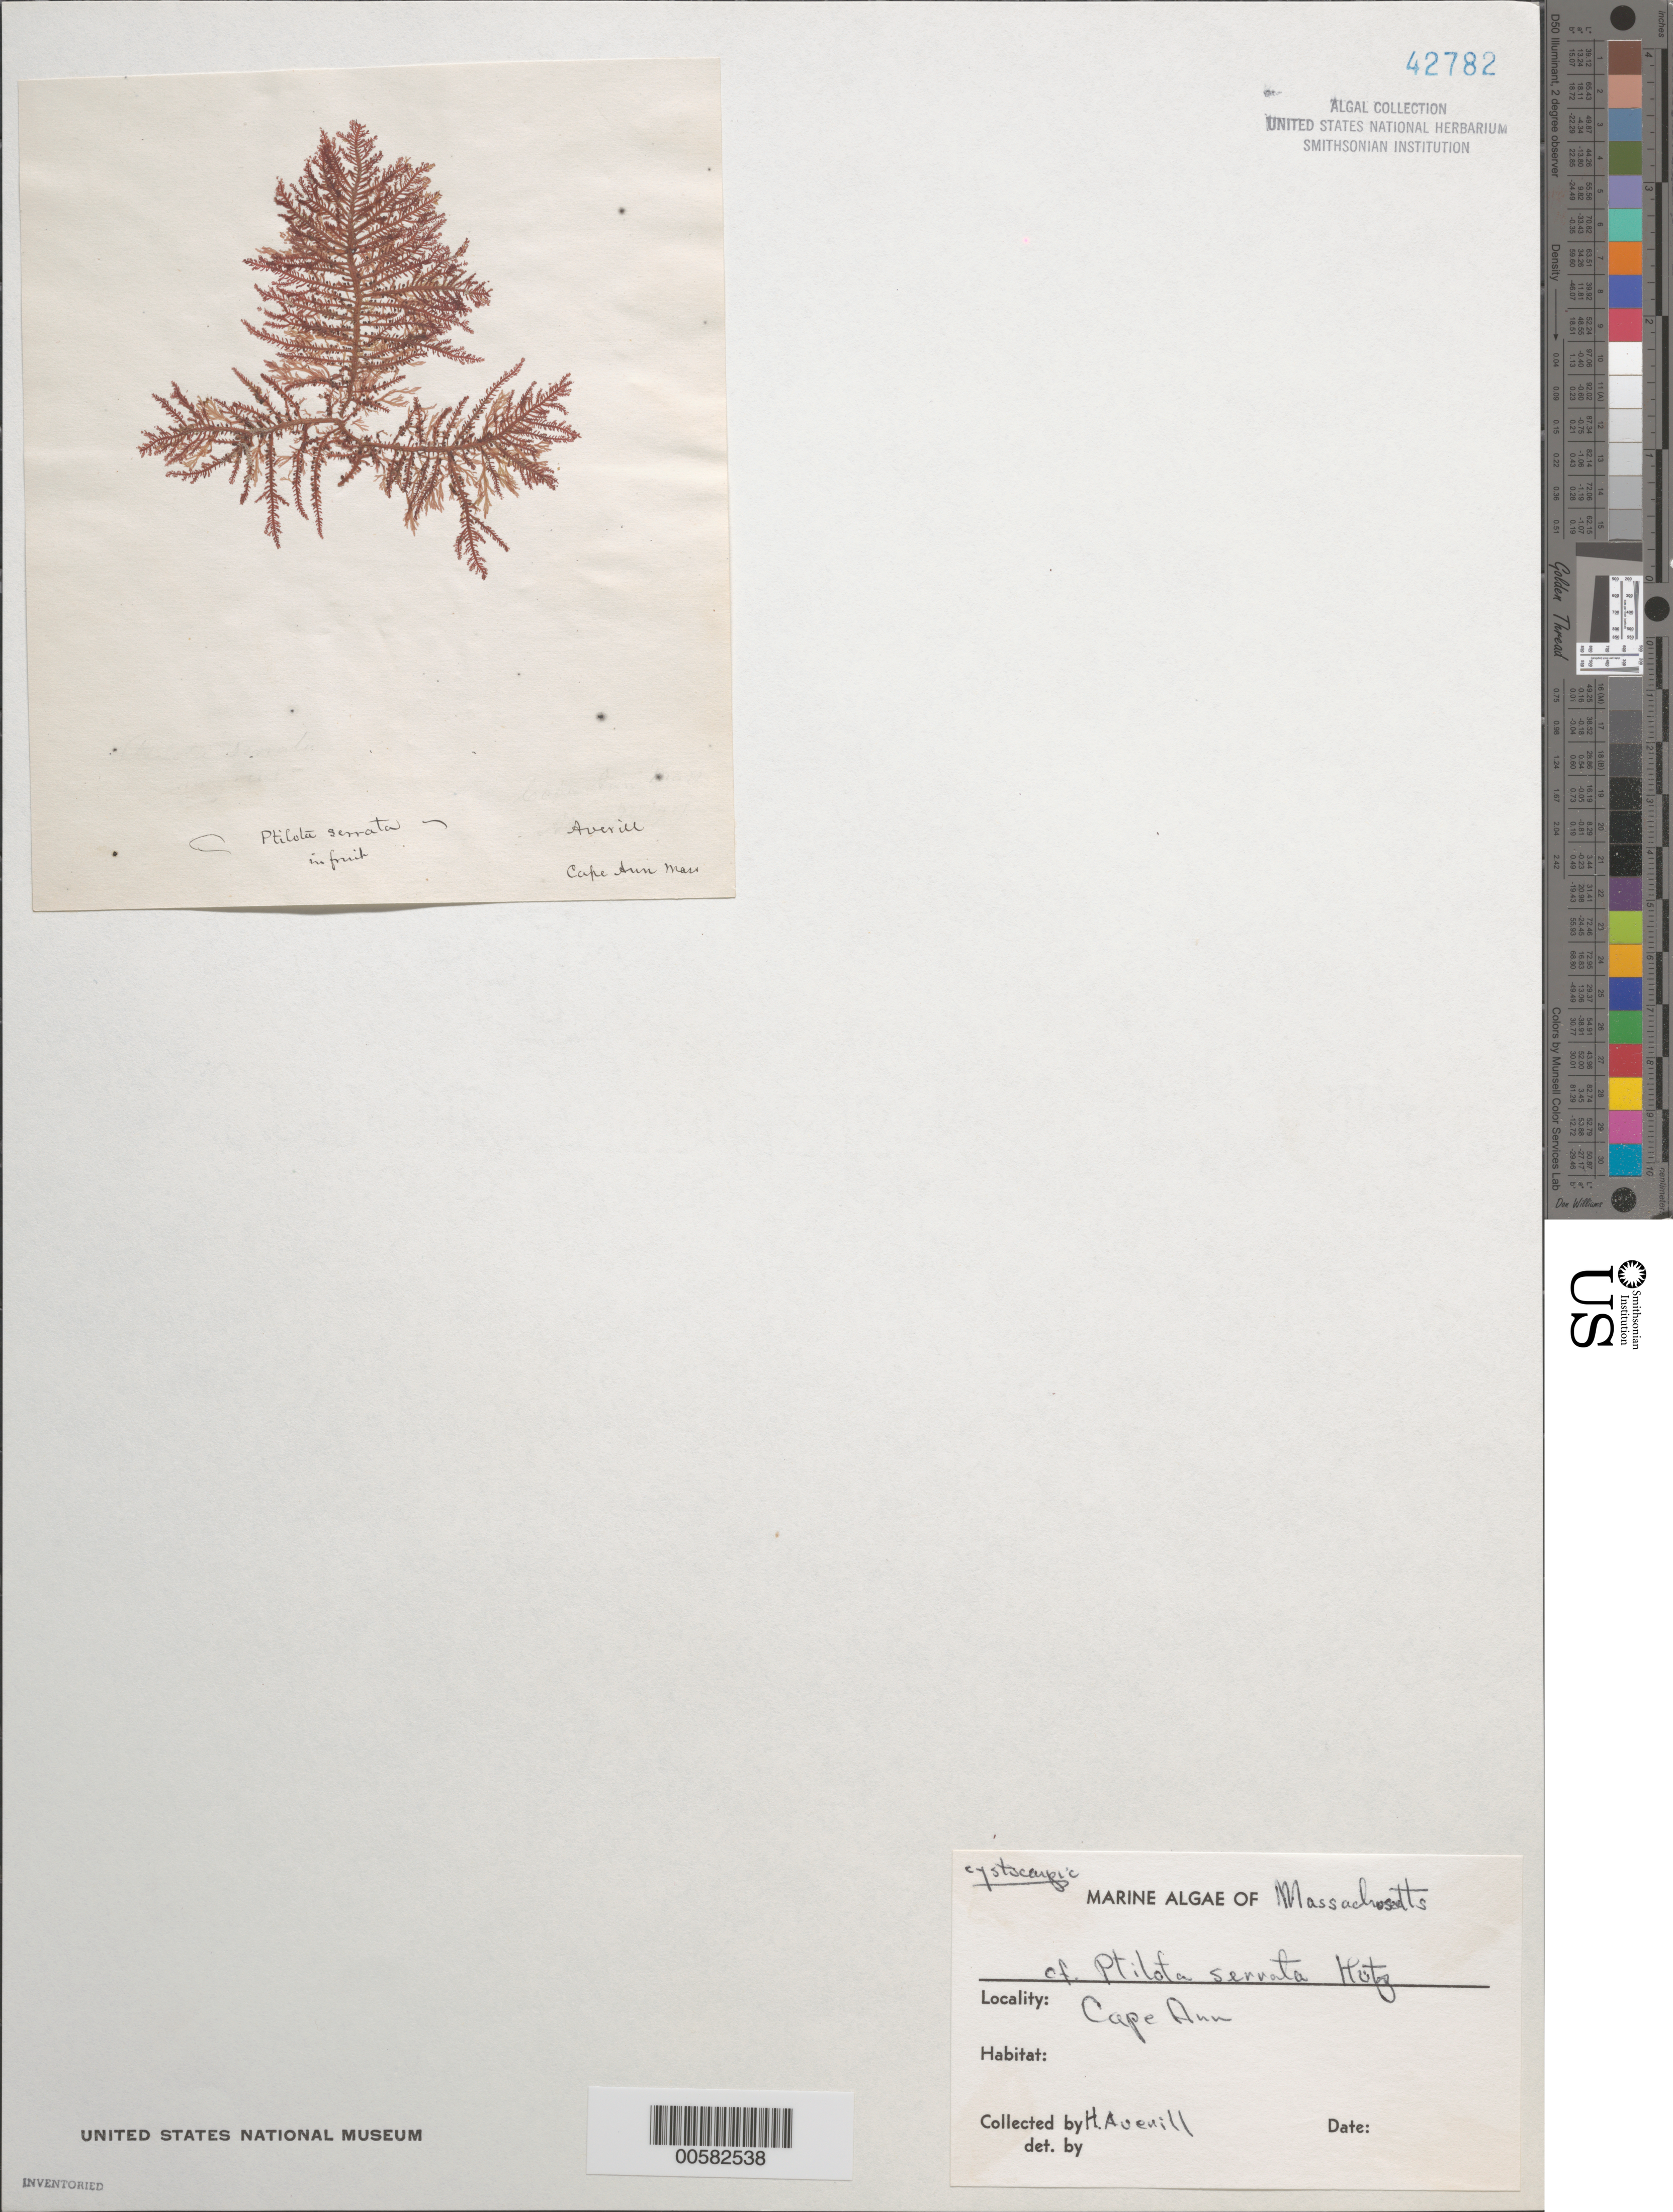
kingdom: Plantae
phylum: Rhodophyta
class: Florideophyceae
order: Ceramiales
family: Wrangeliaceae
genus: Ptilota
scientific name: Ptilota serrata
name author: Kützing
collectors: H. Averill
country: United States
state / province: Massachusetts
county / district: Essex County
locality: Cape Ann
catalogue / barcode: US 42782